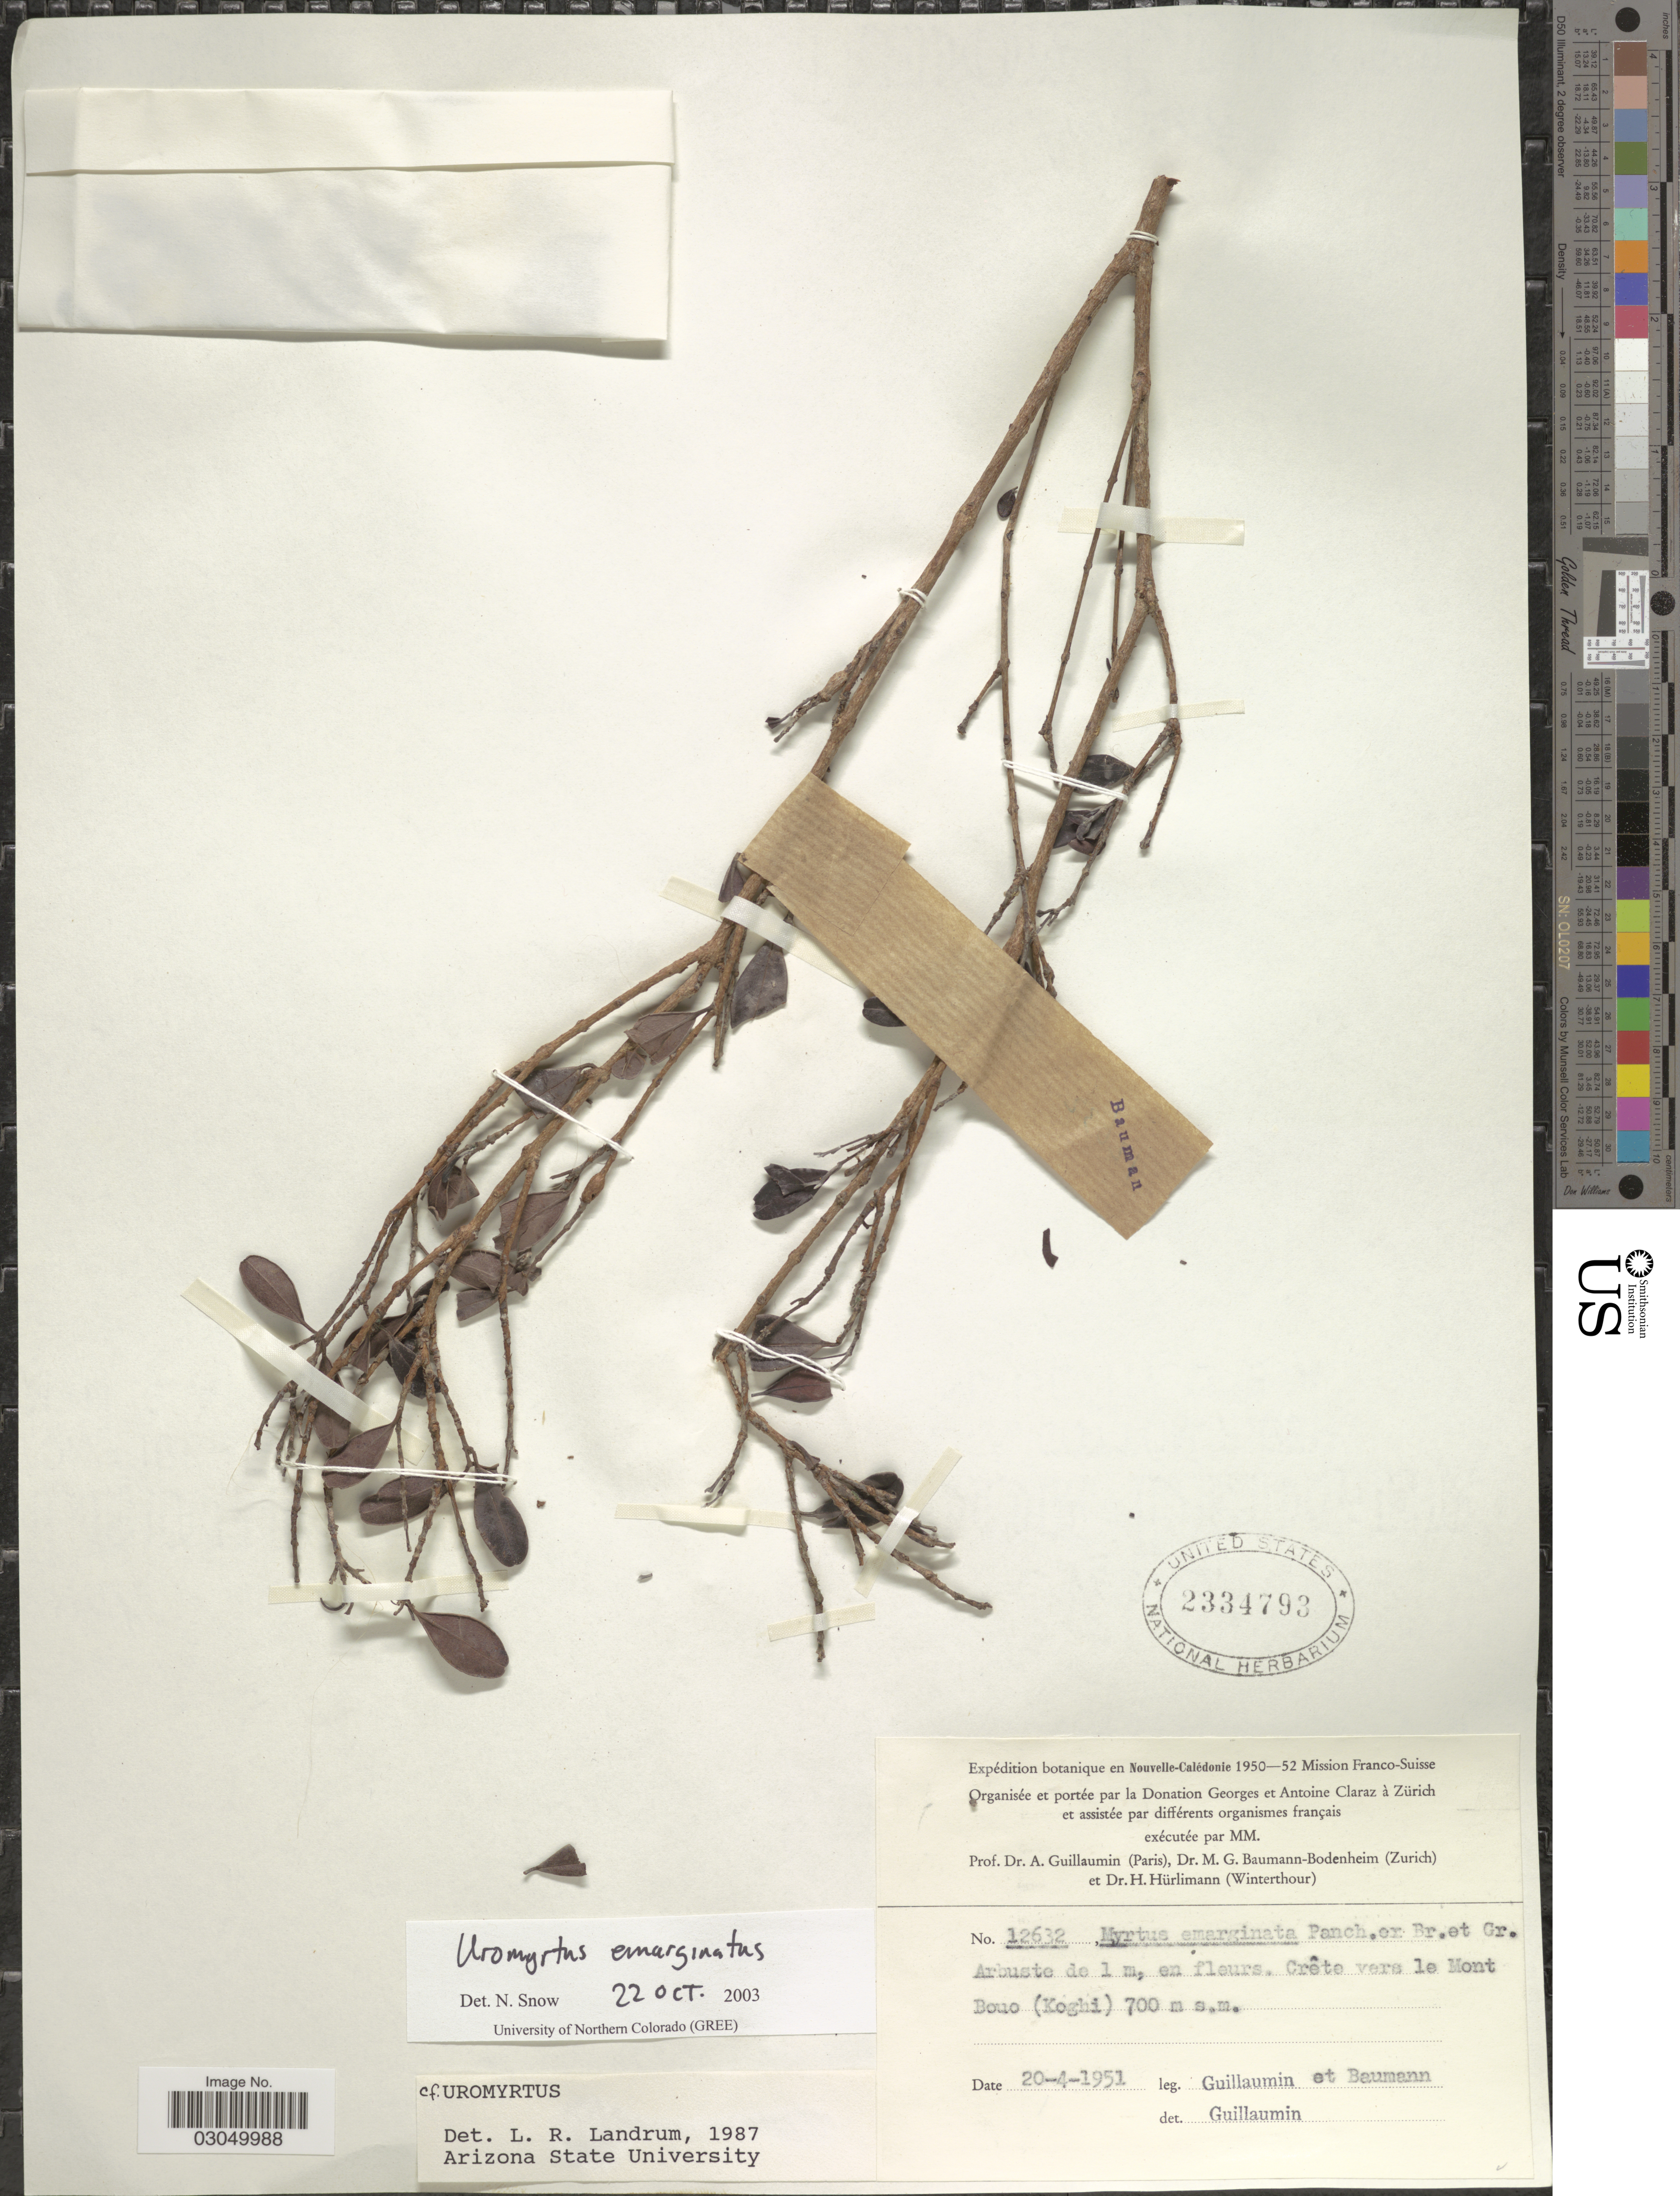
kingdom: Plantae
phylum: Tracheophyta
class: Magnoliopsida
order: Myrtales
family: Myrtaceae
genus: Uromyrtus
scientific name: Uromyrtus emarginata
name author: (Pancher ex Baker f.) Burret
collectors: A. Guillaumin & M. G. Baumann-Bodenheim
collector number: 12632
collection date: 1951-04-20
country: New Caledonia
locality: En Nouvelle-Calédonie. Crête vers le Mont Bouo (Koghi).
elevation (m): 700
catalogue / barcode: US 2334793